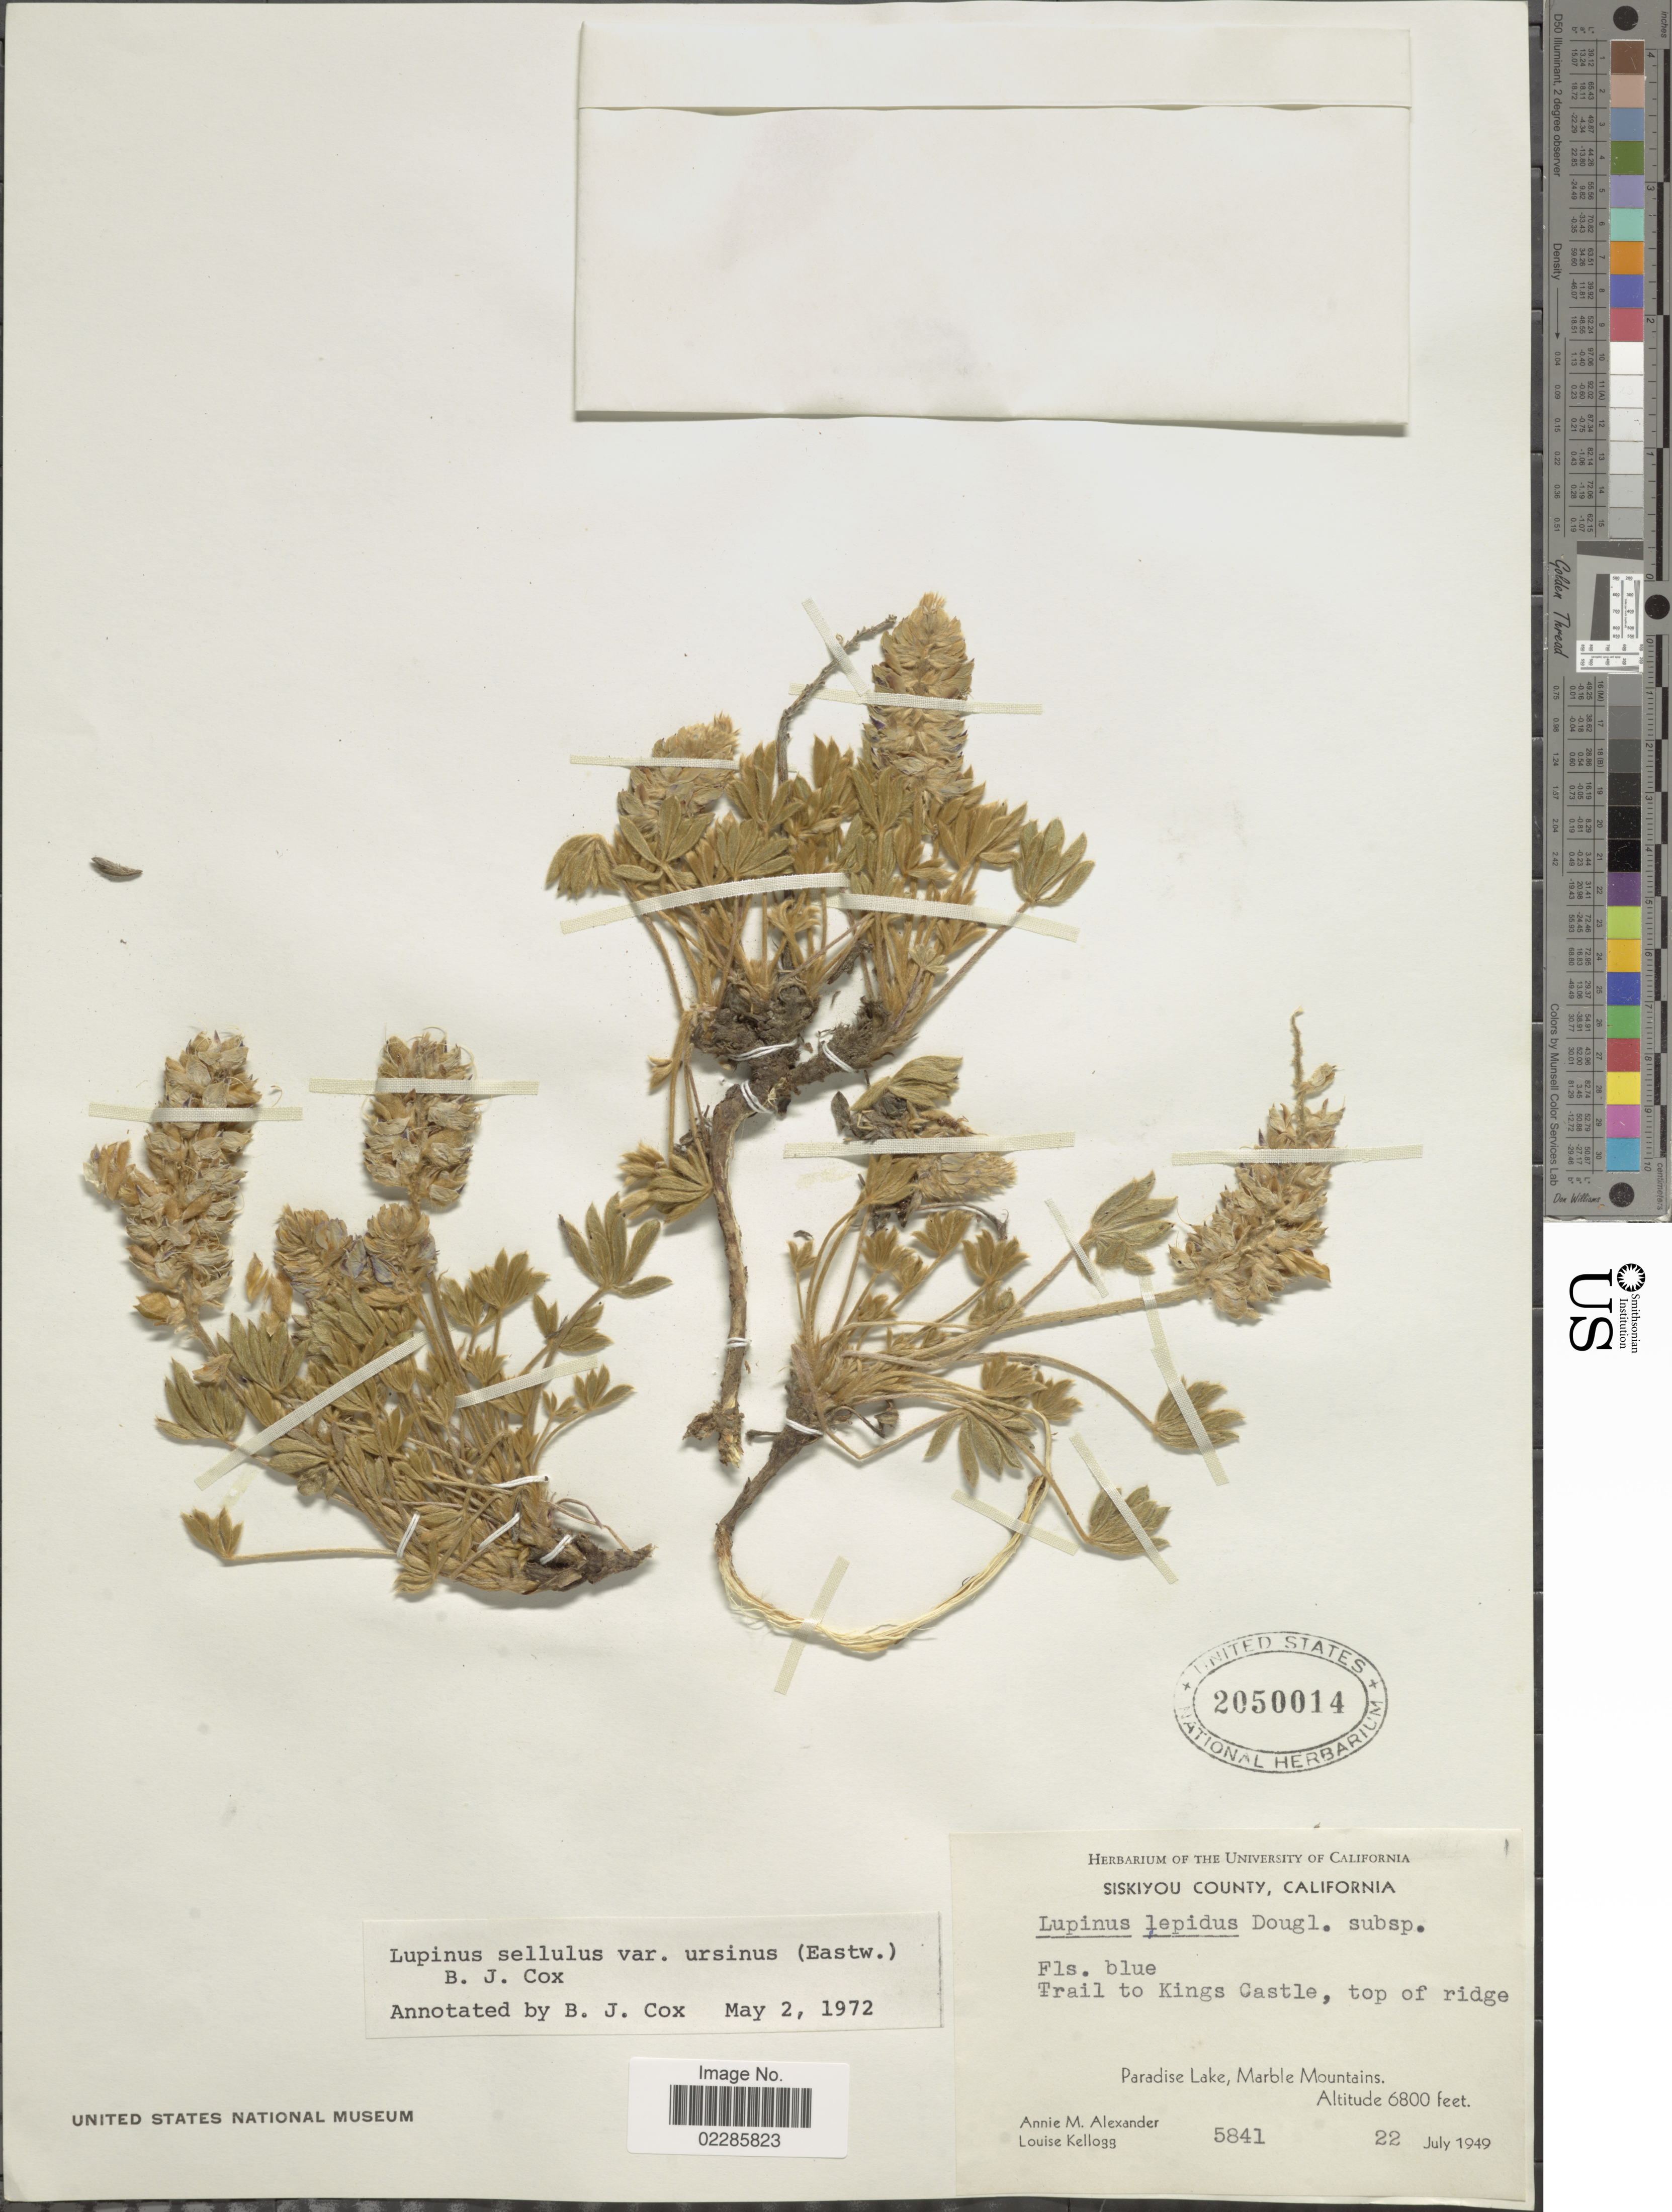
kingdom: Plantae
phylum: Tracheophyta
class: Magnoliopsida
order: Fabales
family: Fabaceae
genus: Lupinus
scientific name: Lupinus sellulus var. ursinus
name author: (Eastw.) B.J. Cox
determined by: Cox, B. J.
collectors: A. M. Alexander & L. Kellogg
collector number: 5841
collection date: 1949-07-22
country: United States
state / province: California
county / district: Siskiyou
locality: Siskiyou County, Trail to Kings Castle, top of ridge, Paradise Lake, Marble Mountains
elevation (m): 2073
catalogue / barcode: US 2050014